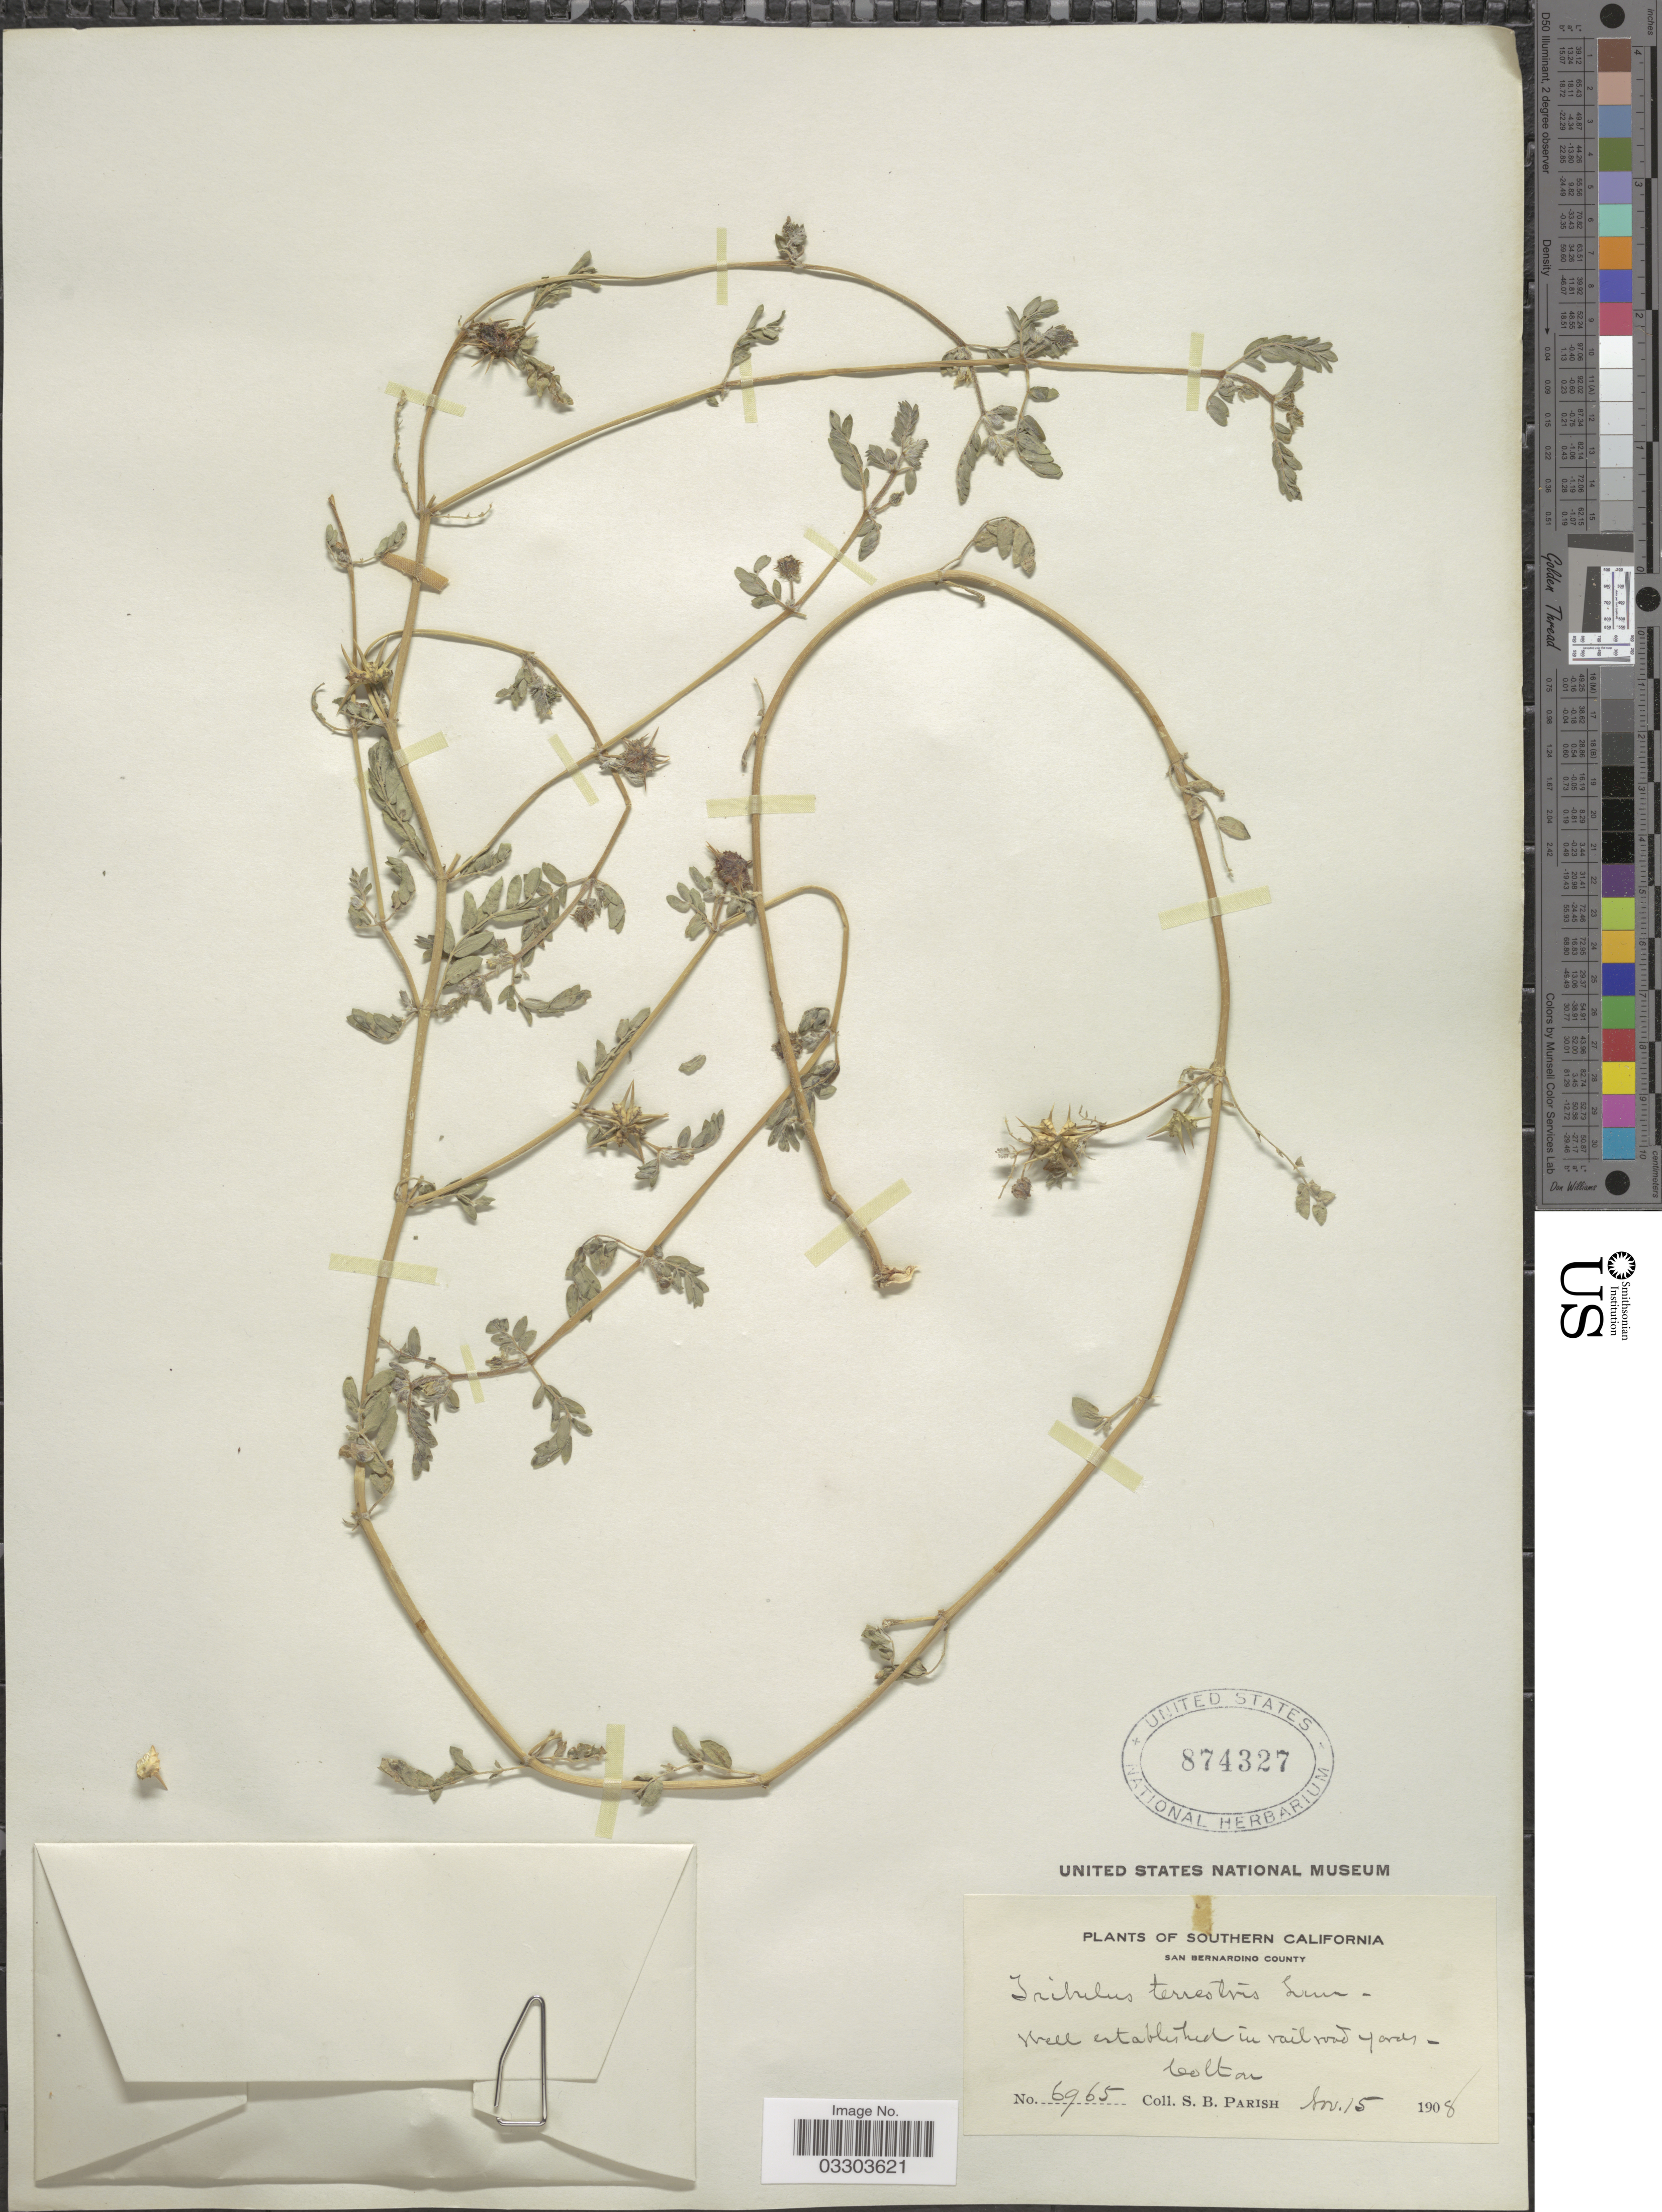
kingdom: Plantae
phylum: Tracheophyta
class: Magnoliopsida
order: Zygophyllales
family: Zygophyllaceae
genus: Tribulus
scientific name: Tribulus terrestris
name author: L.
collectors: S. B. Parish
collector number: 6965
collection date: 1908-11-15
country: United States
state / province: California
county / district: San Bernardino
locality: Southern California. San Bernardino County. Colton.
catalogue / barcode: US 874327